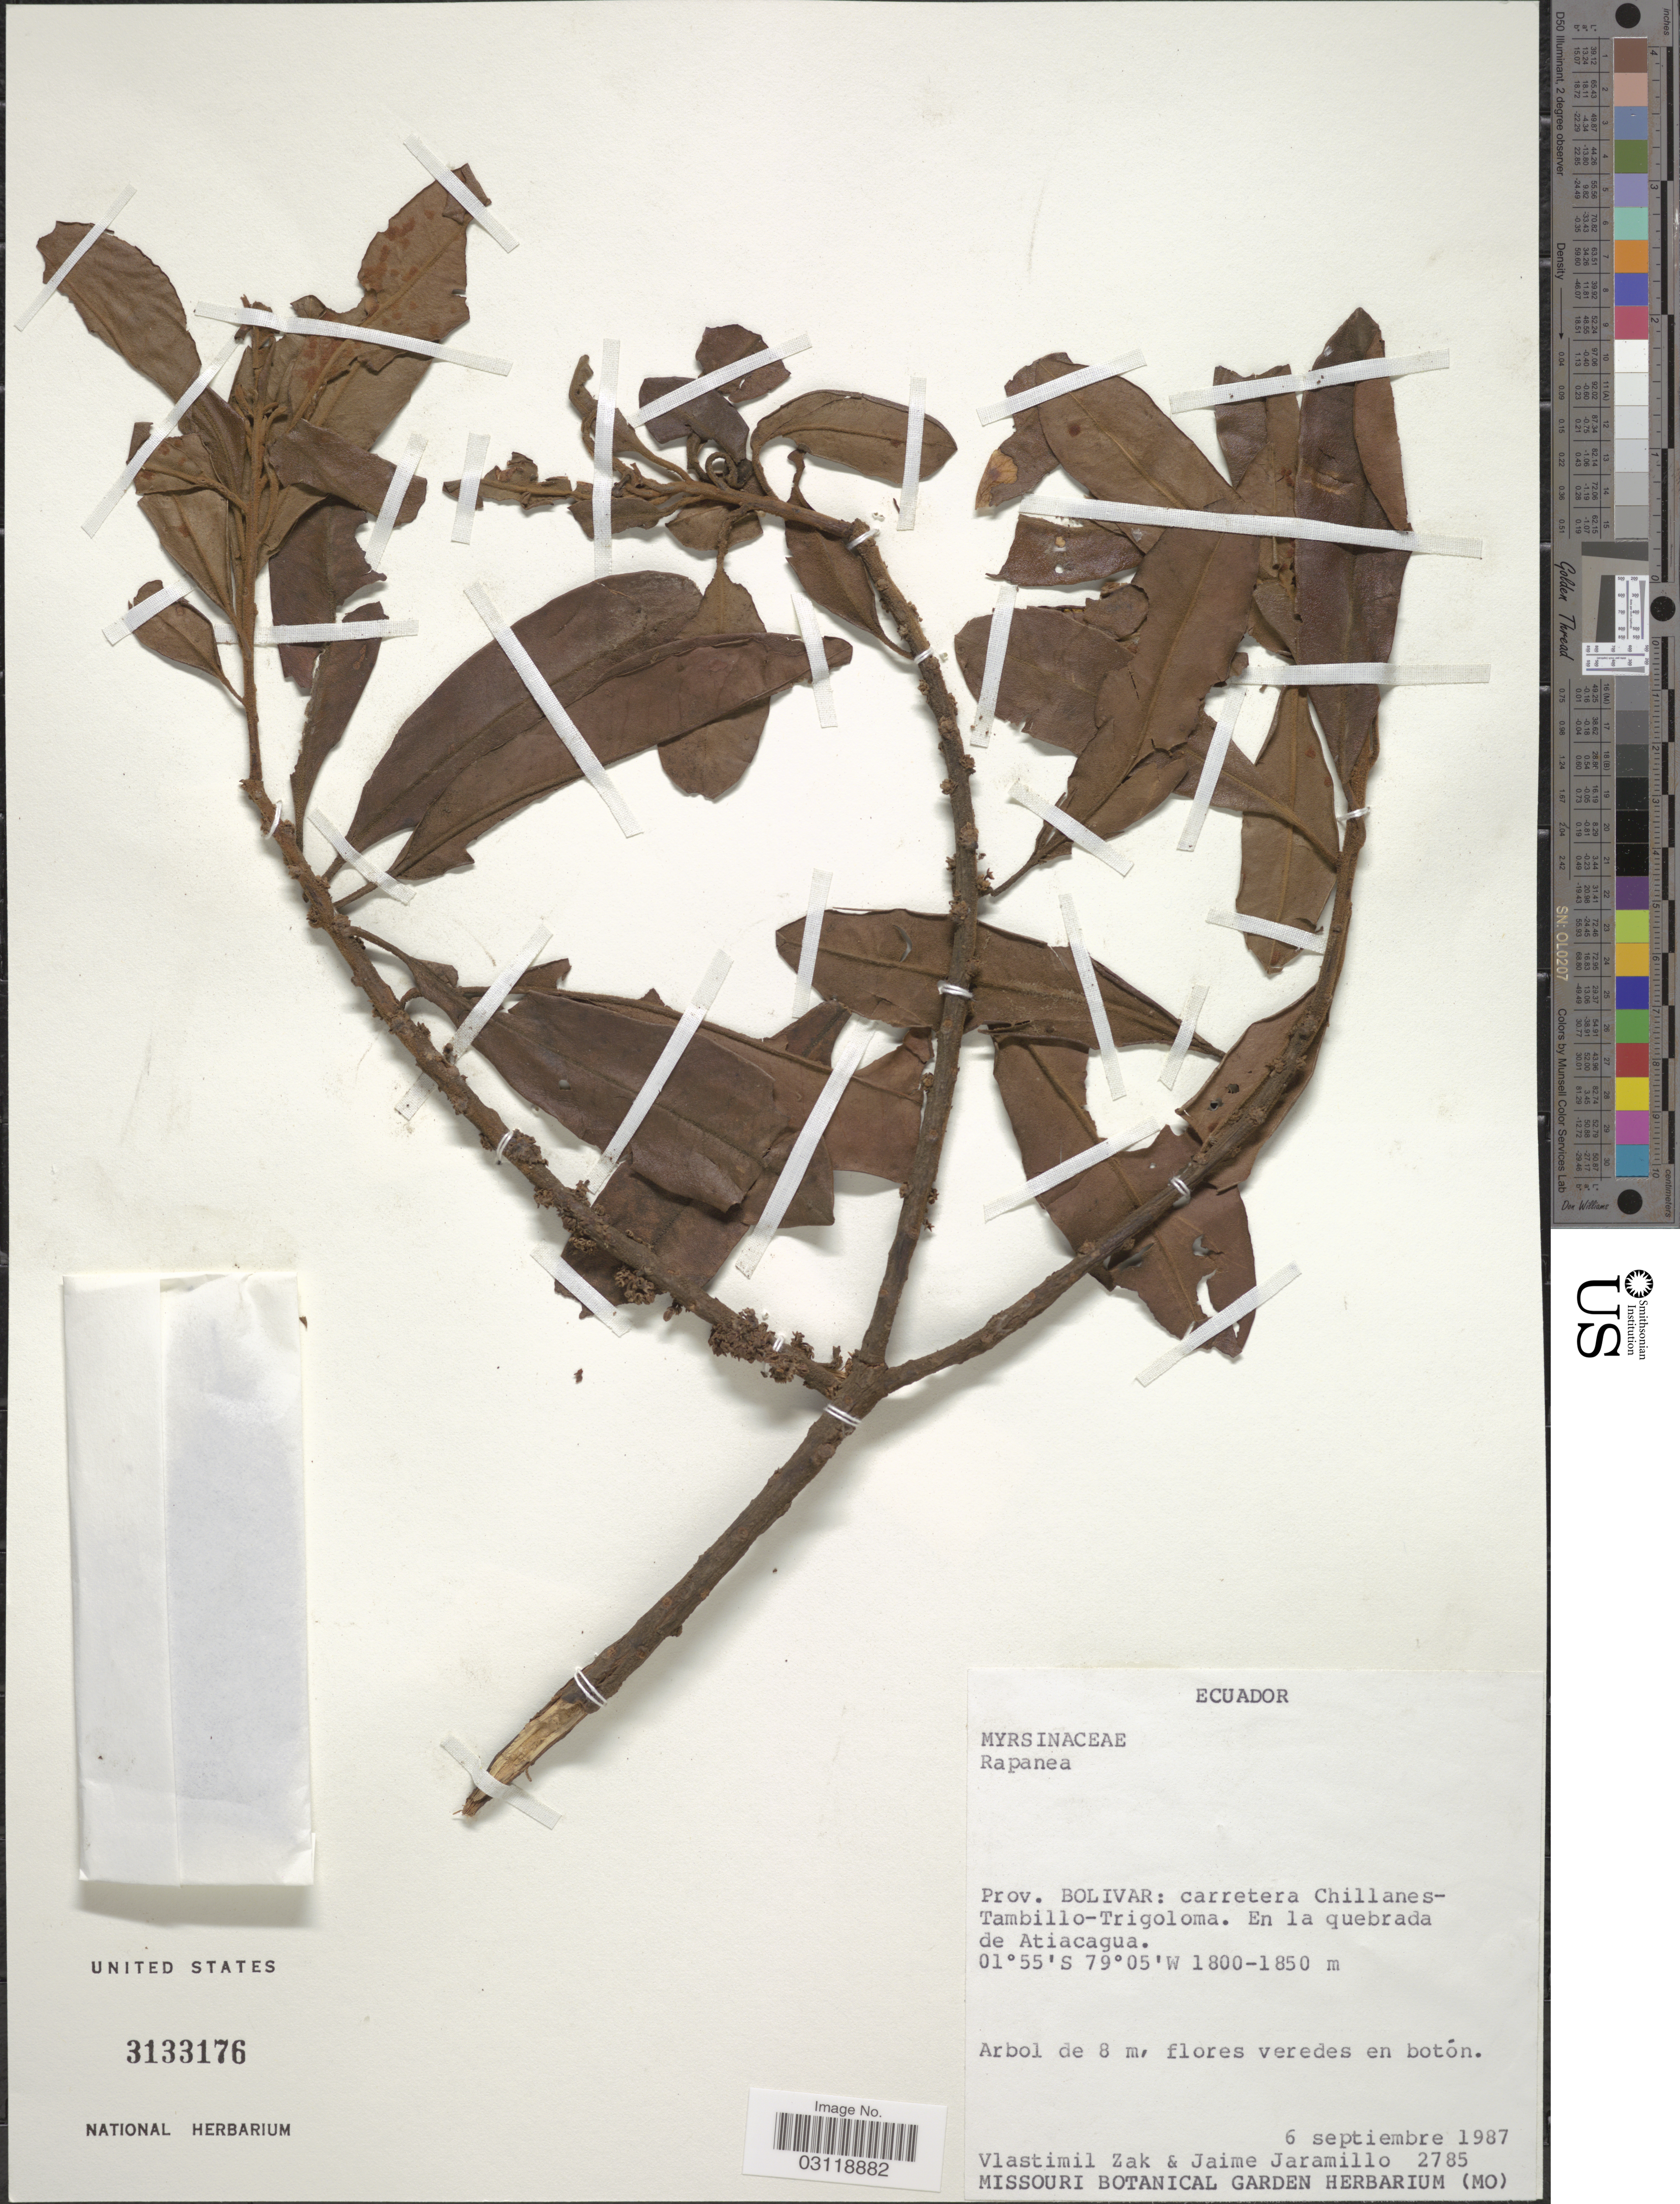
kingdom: Plantae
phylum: Tracheophyta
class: Magnoliopsida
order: Ericales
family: Primulaceae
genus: Rapanea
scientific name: Rapanea sp.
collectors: V. Zak & J. Jaramillo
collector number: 2785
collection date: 1987-09-06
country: Ecuador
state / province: Bolívar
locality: Carretera Chillanes-Tambillo-Trigoloma. En la quebrada de Atiacagua.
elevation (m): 1800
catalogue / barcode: US 3133176